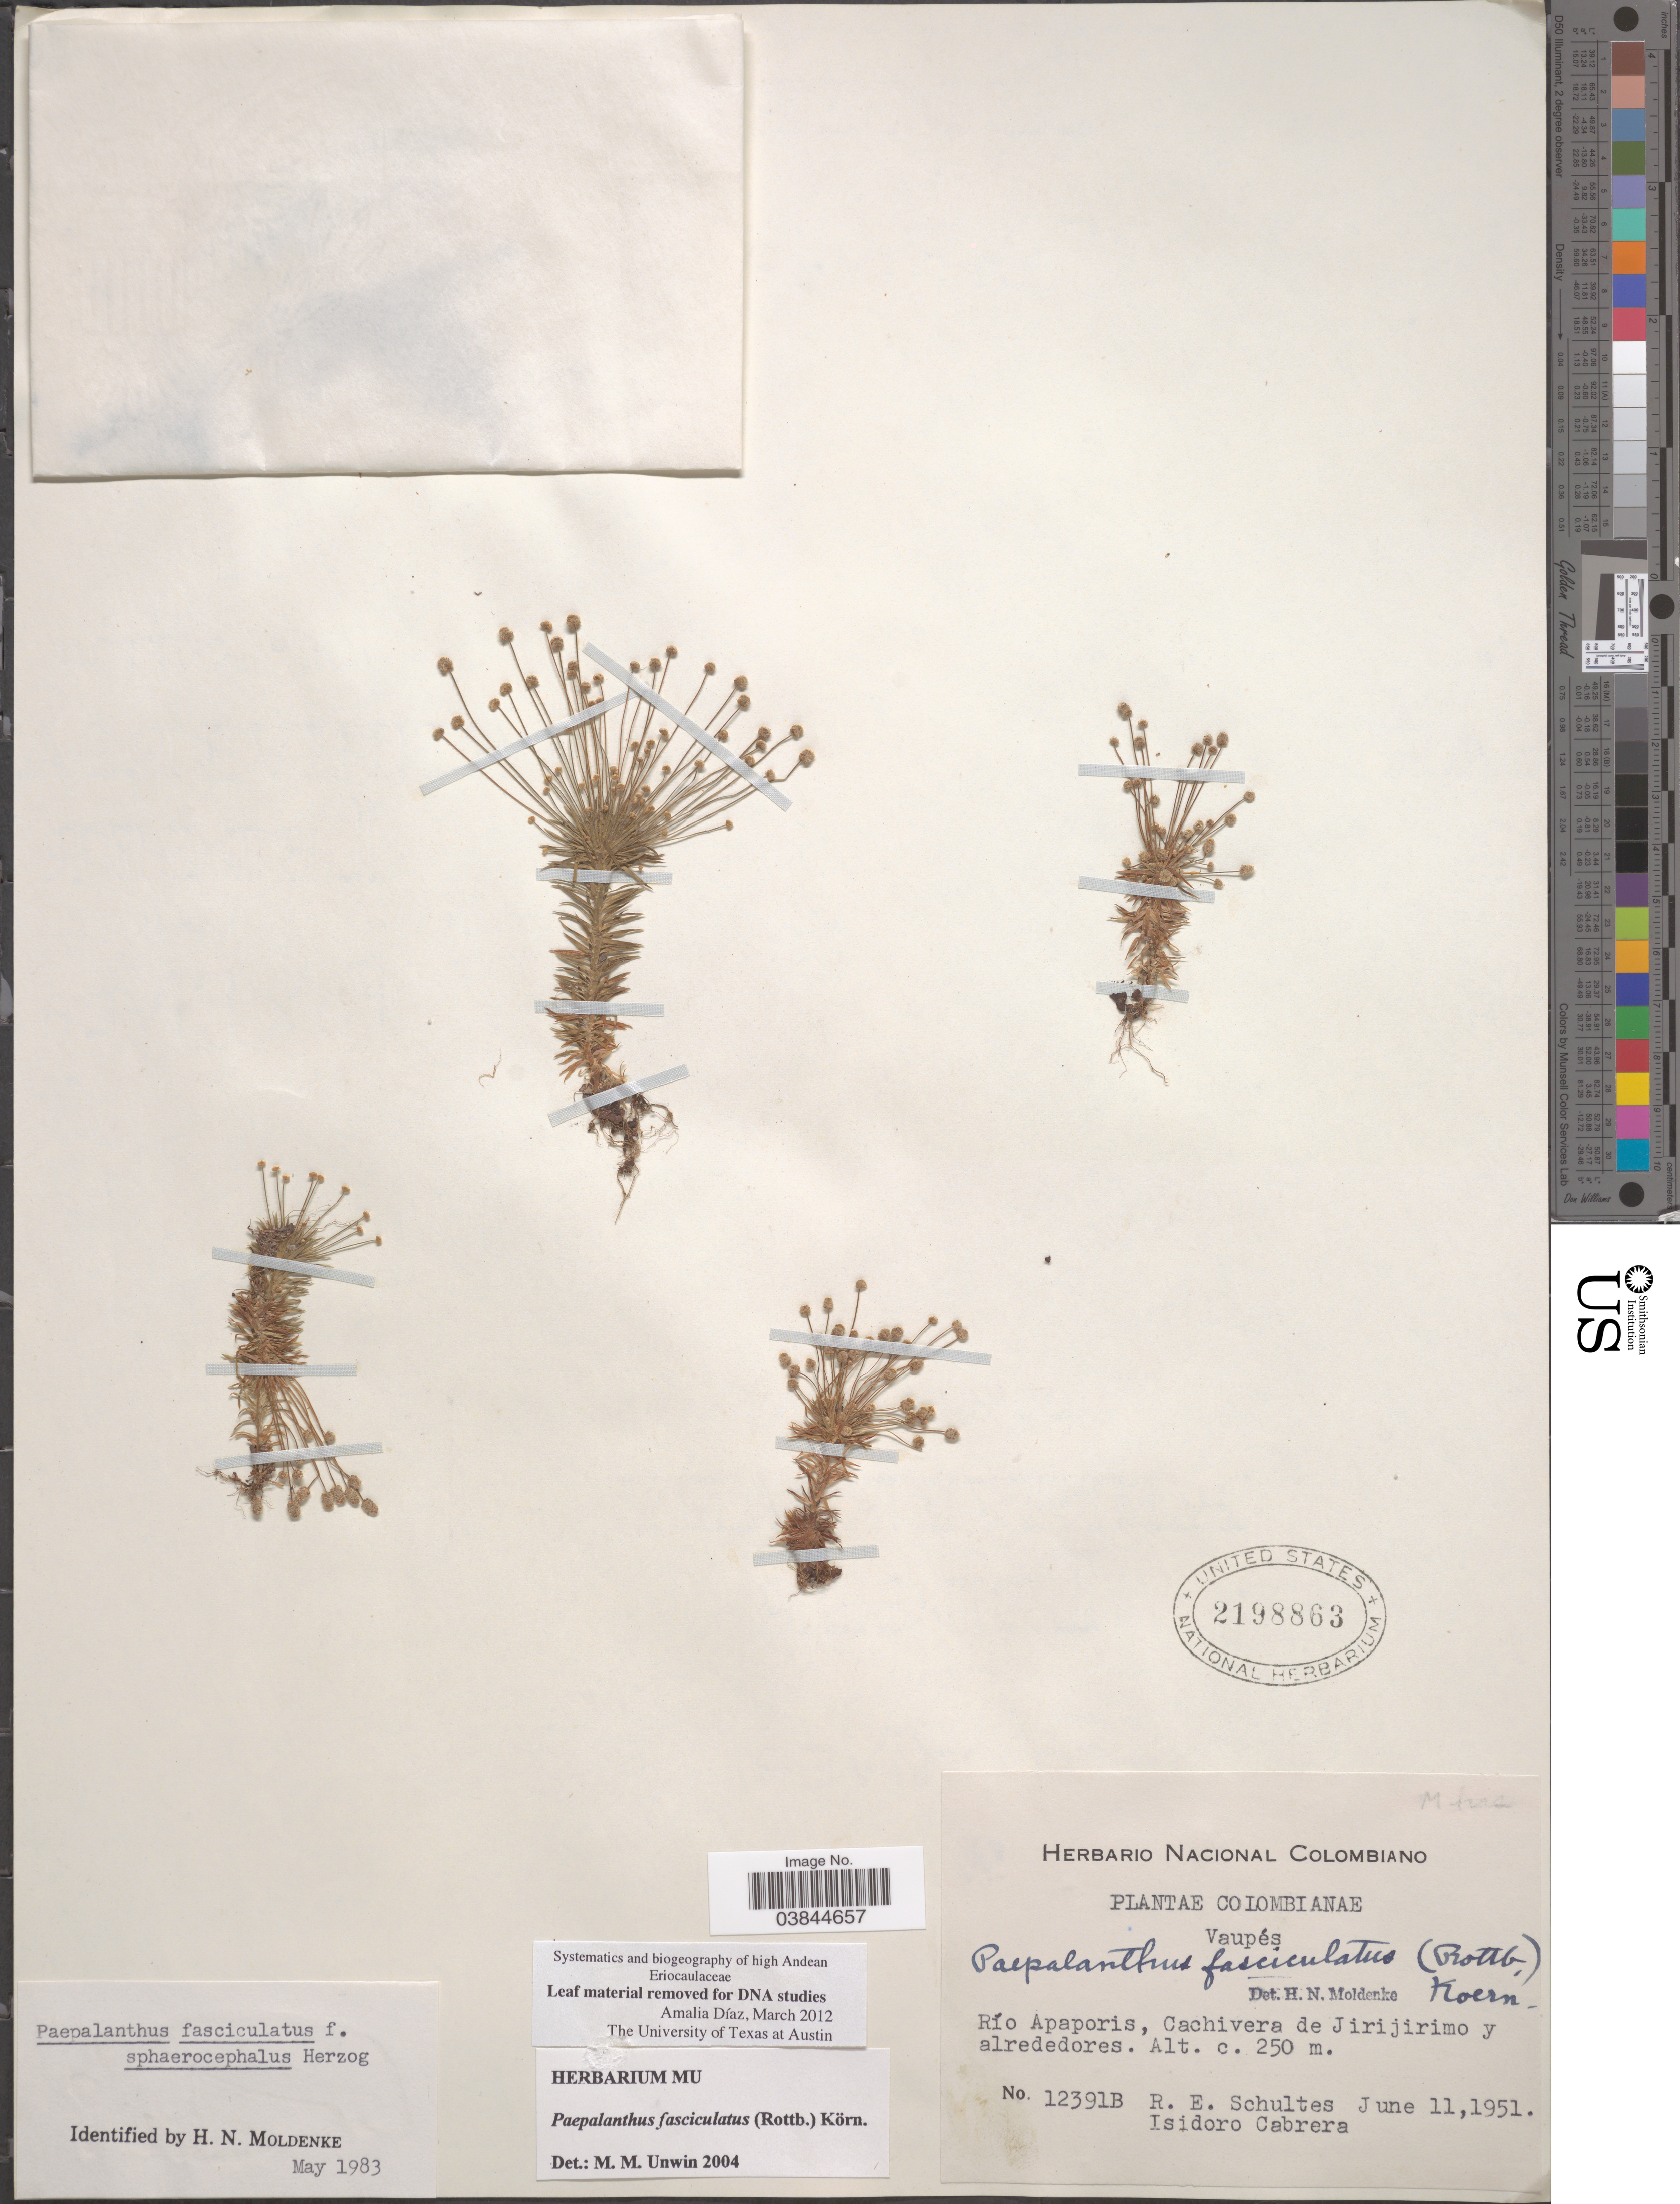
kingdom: Plantae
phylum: Tracheophyta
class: Liliopsida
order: Poales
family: Eriocaulaceae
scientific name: Giuliettia fasciculata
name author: (Rottb.) Andrino & Sano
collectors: R. E. Schultes & I. Cabrera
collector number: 12391B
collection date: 1951-06-11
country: Colombia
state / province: Vaupés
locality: Río Apaporis, Cachivera de Jirijirimo y alrededores.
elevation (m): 250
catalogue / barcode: US 2198863